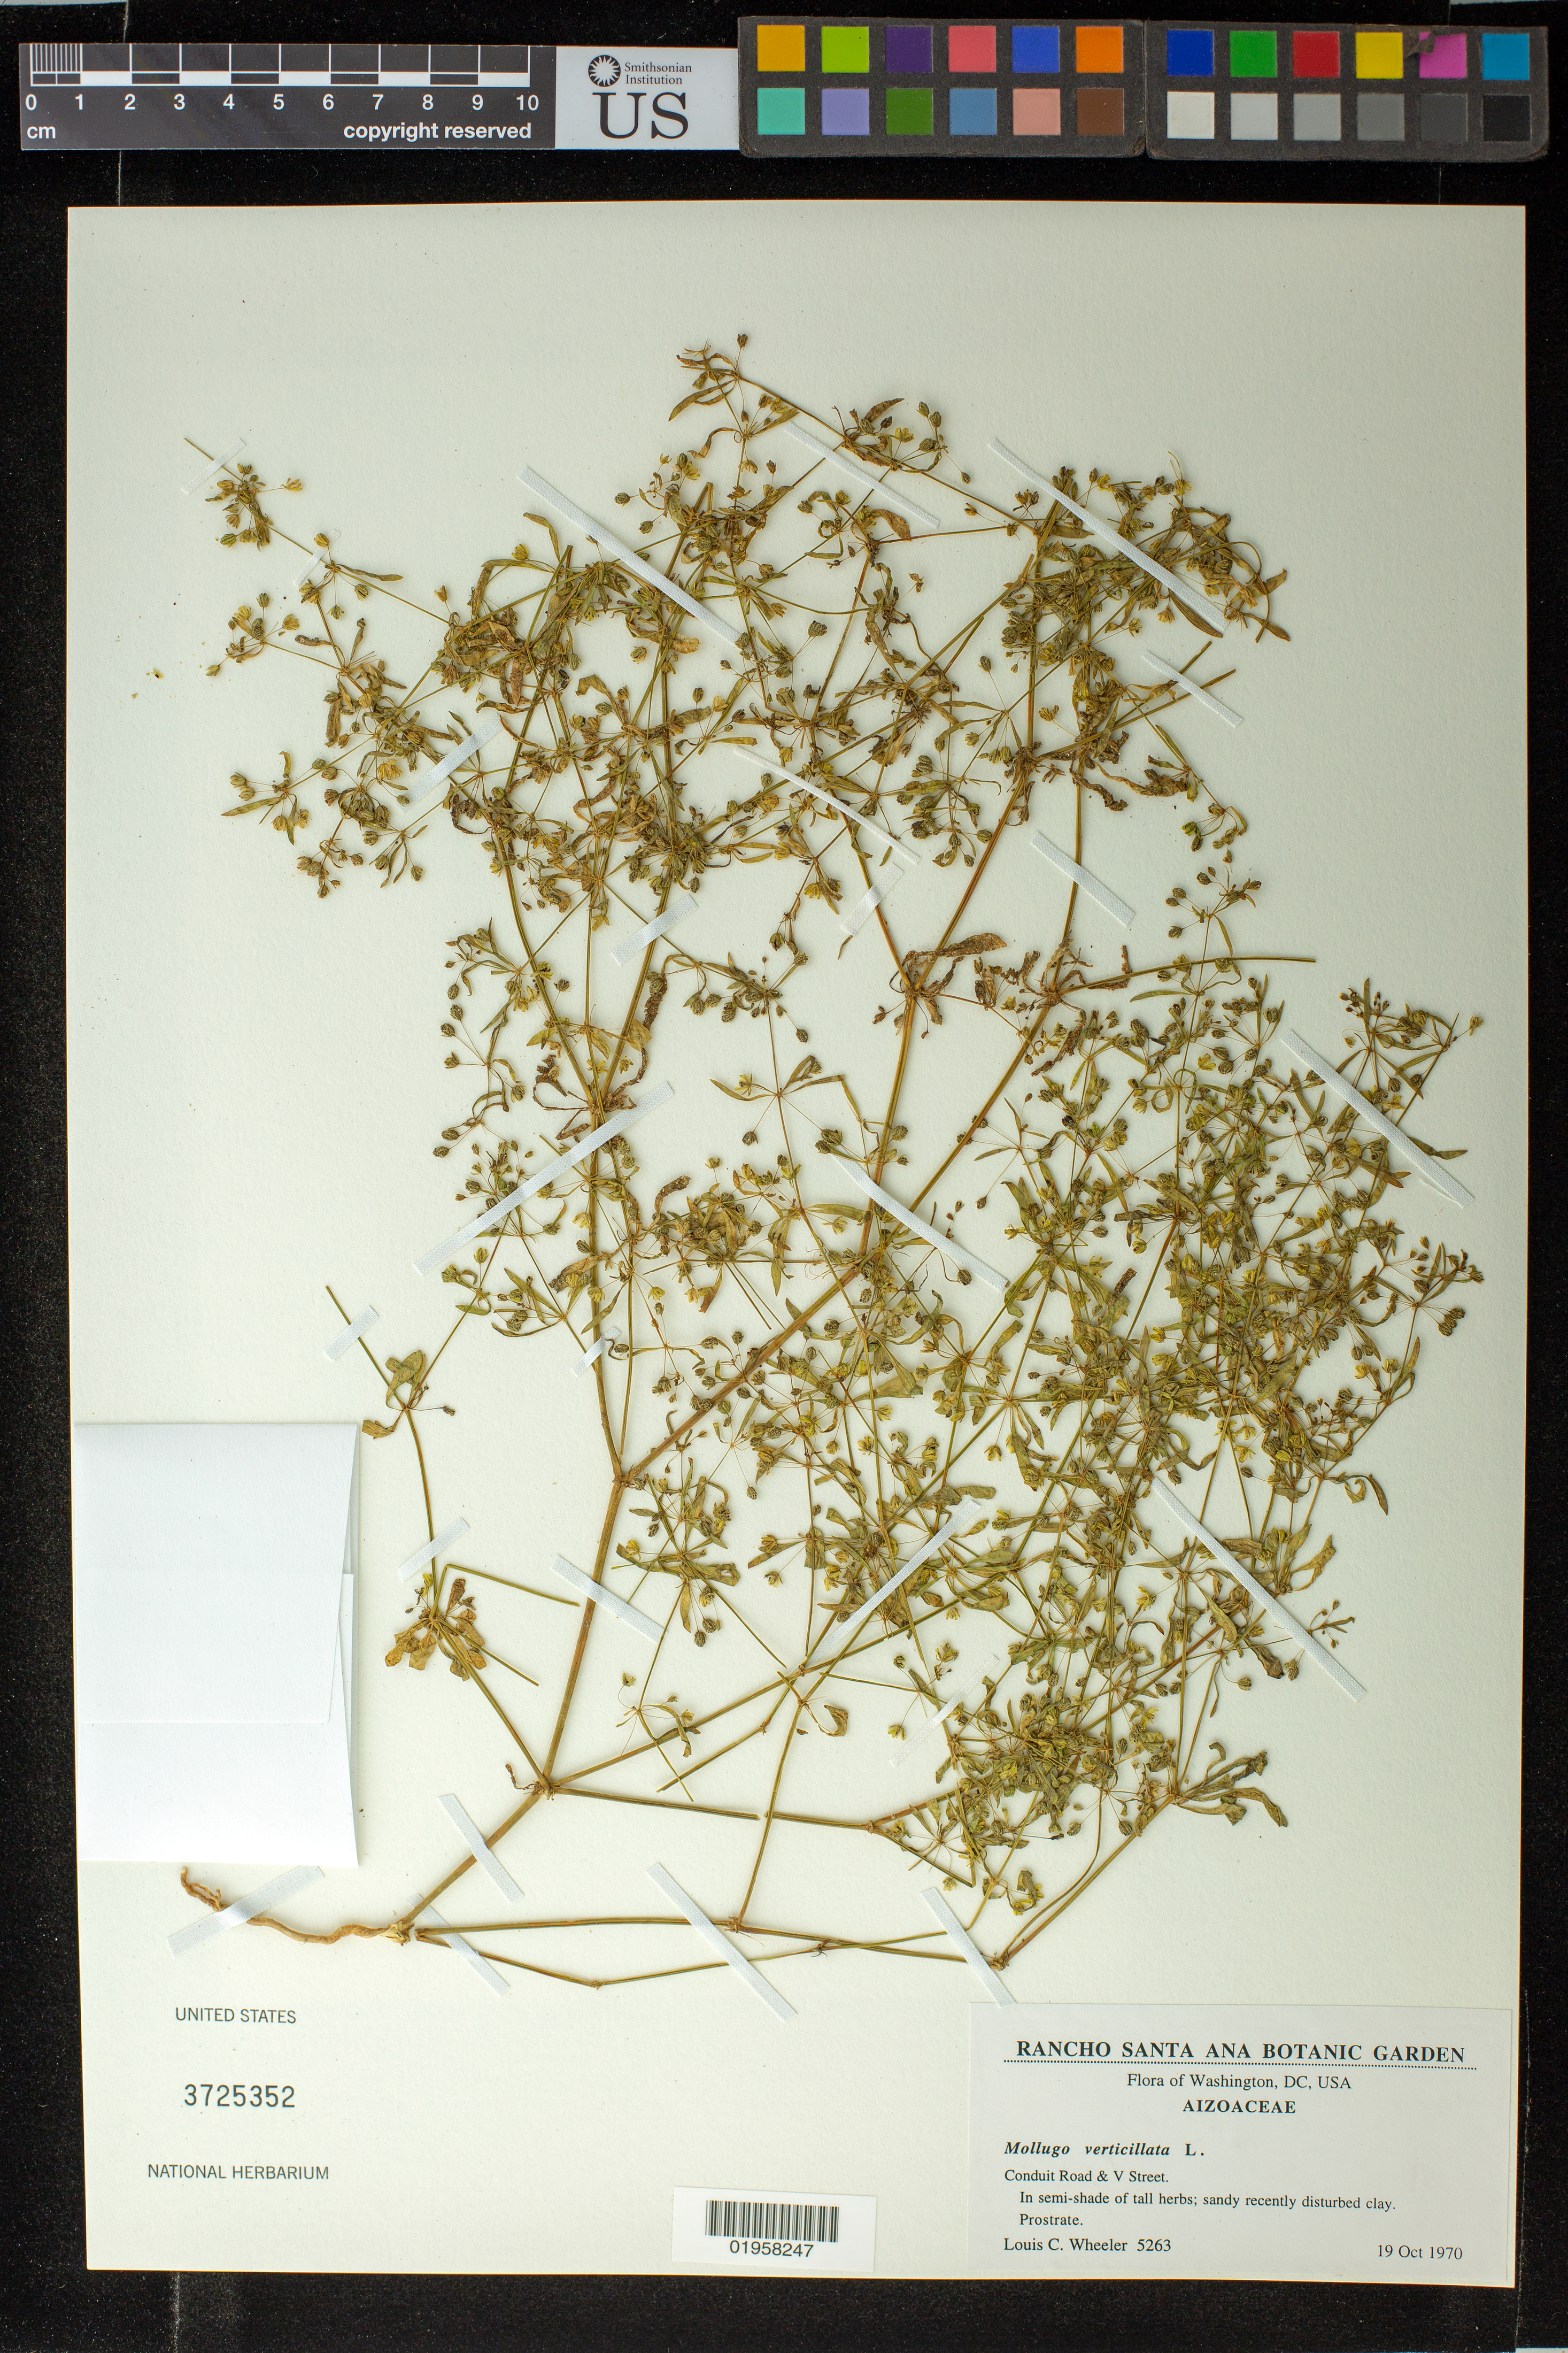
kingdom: Plantae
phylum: Tracheophyta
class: Magnoliopsida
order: Caryophyllales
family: Molluginaceae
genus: Mollugo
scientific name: Mollugo verticillata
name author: L.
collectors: L. C. Wheeler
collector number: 5263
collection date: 1970-10-19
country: United States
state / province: District of Columbia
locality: Conduit Road & V Street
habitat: In semi-shade of tall herbs; sandy recently disturbed clay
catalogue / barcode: US 3725352